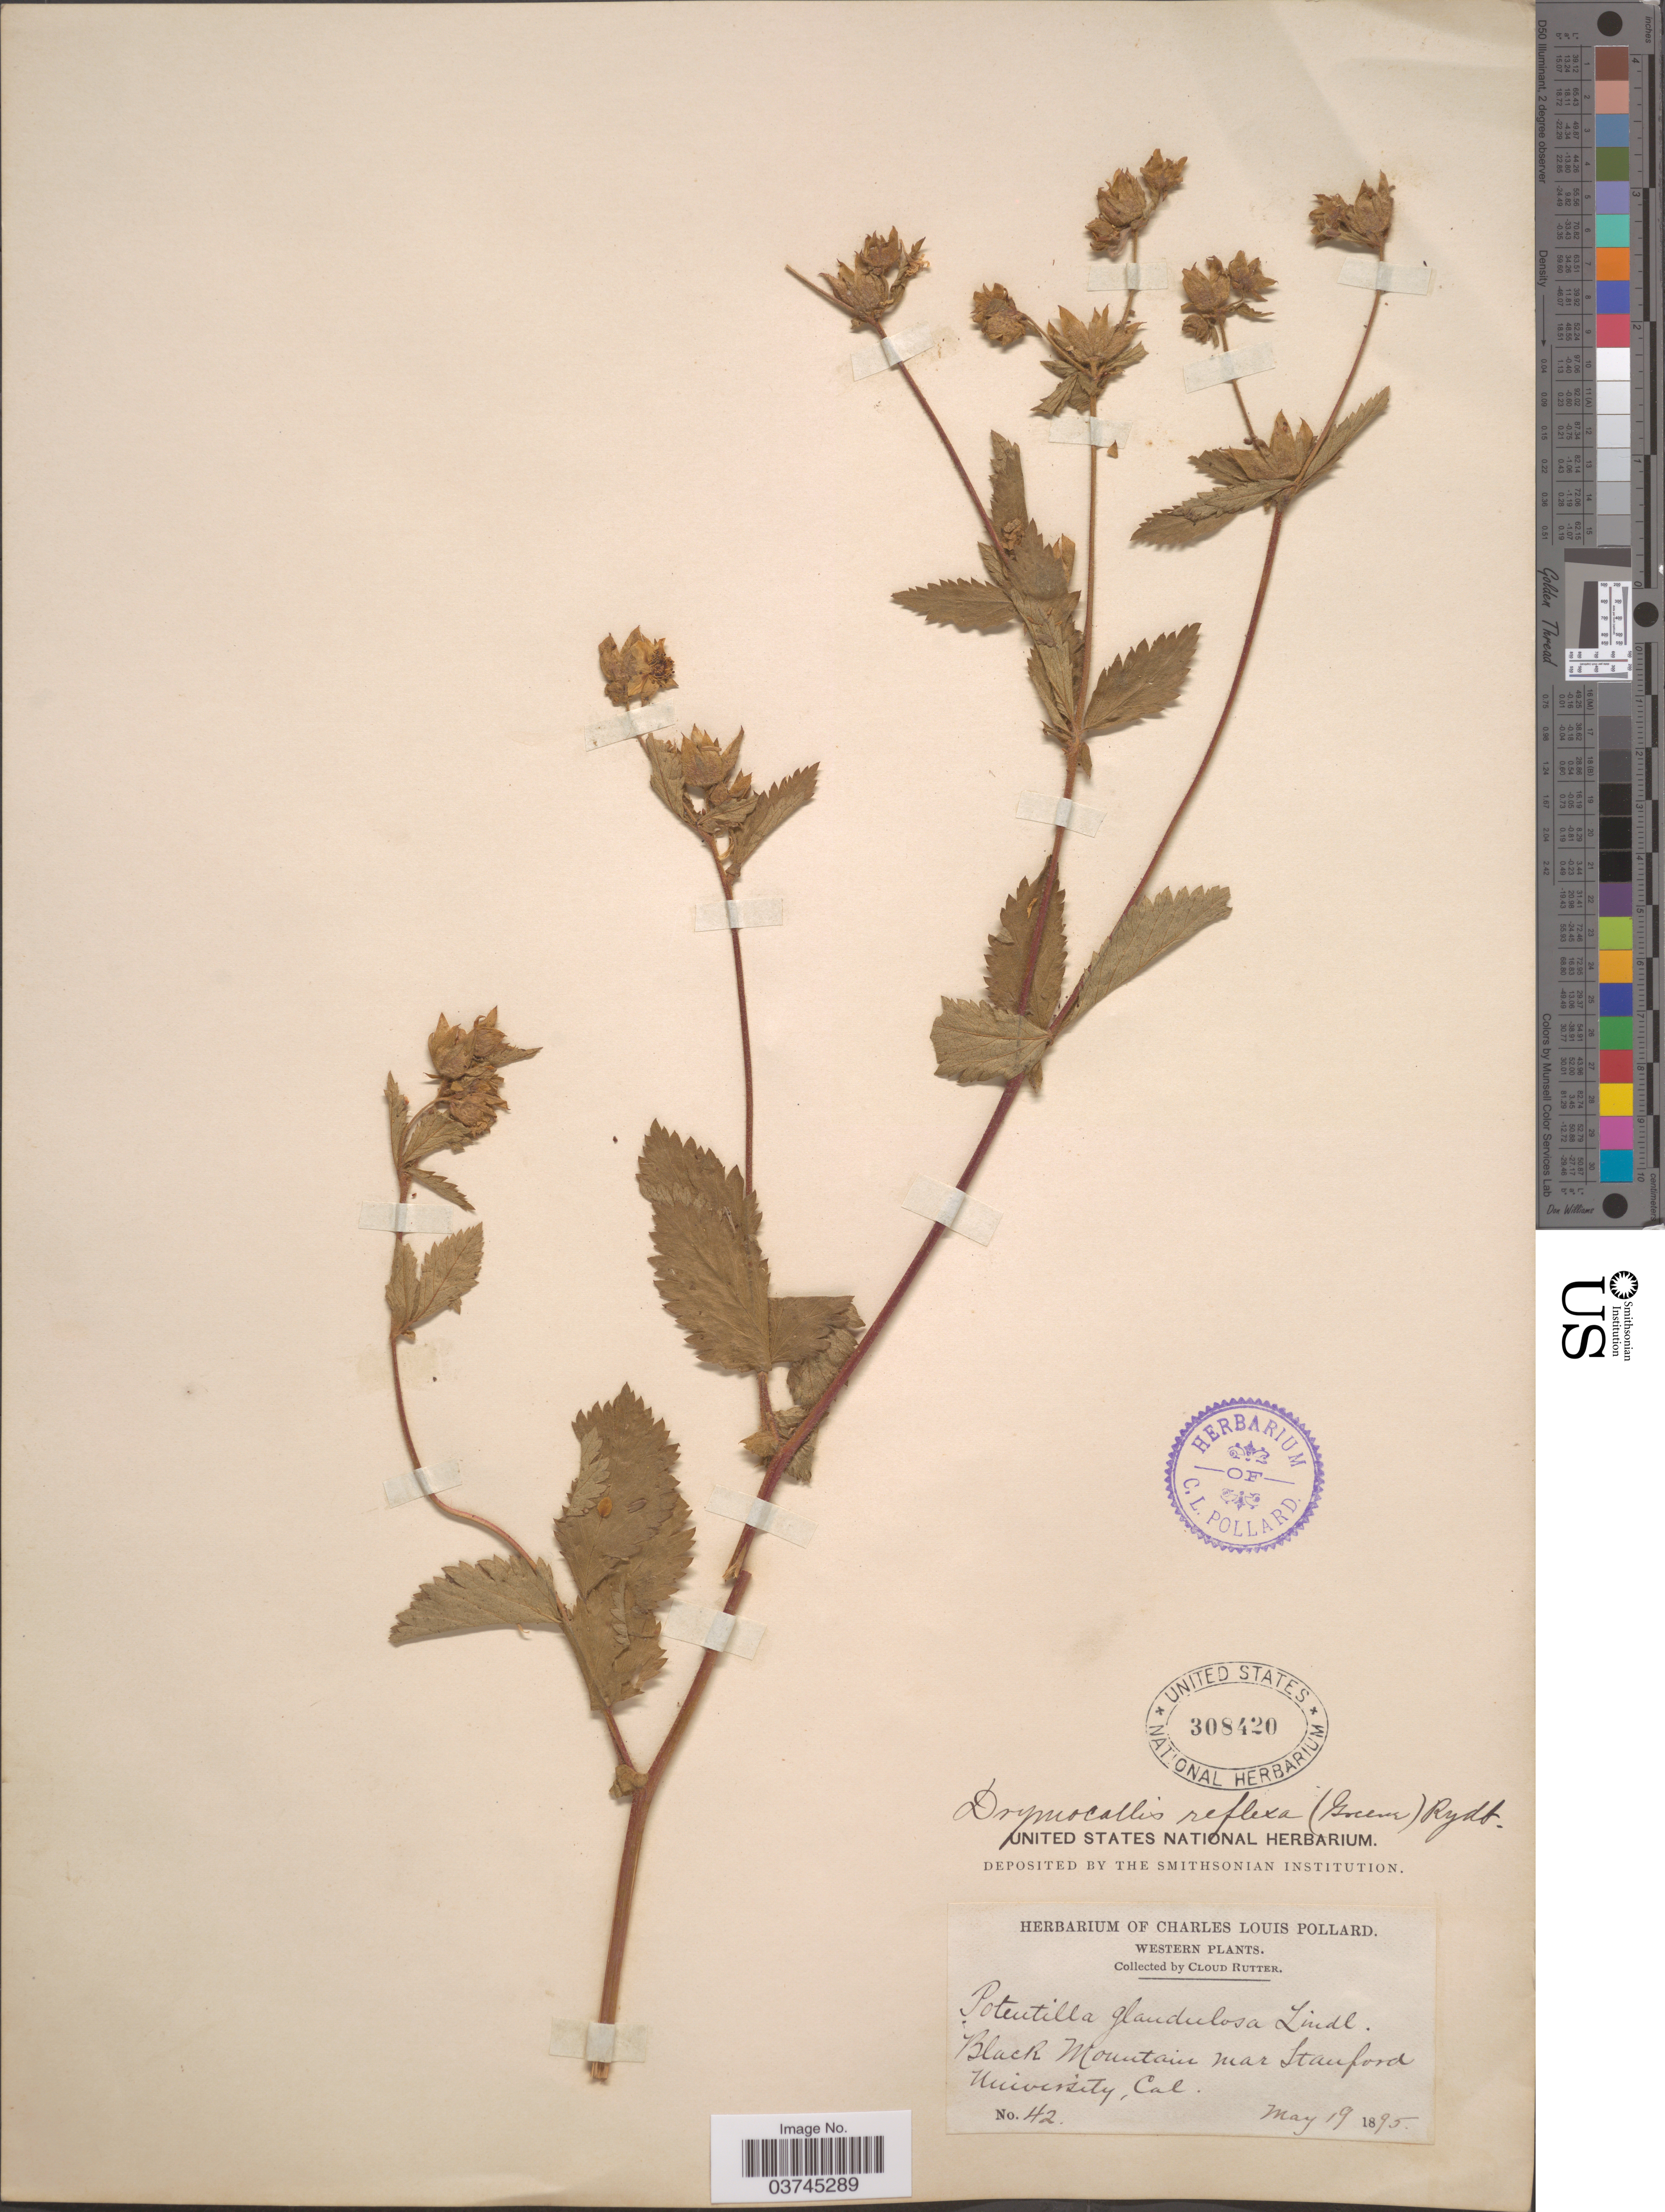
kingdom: Plantae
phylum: Tracheophyta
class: Magnoliopsida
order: Rosales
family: Rosaceae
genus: Drymocallis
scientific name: Drymocallis glandulosa subsp. reflexa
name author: (Greene) Soják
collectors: C. Rutter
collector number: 42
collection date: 1895-05-19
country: United States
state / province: California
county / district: Santa Clara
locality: Western. Black Mountain near Stanford University.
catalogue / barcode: US 308420